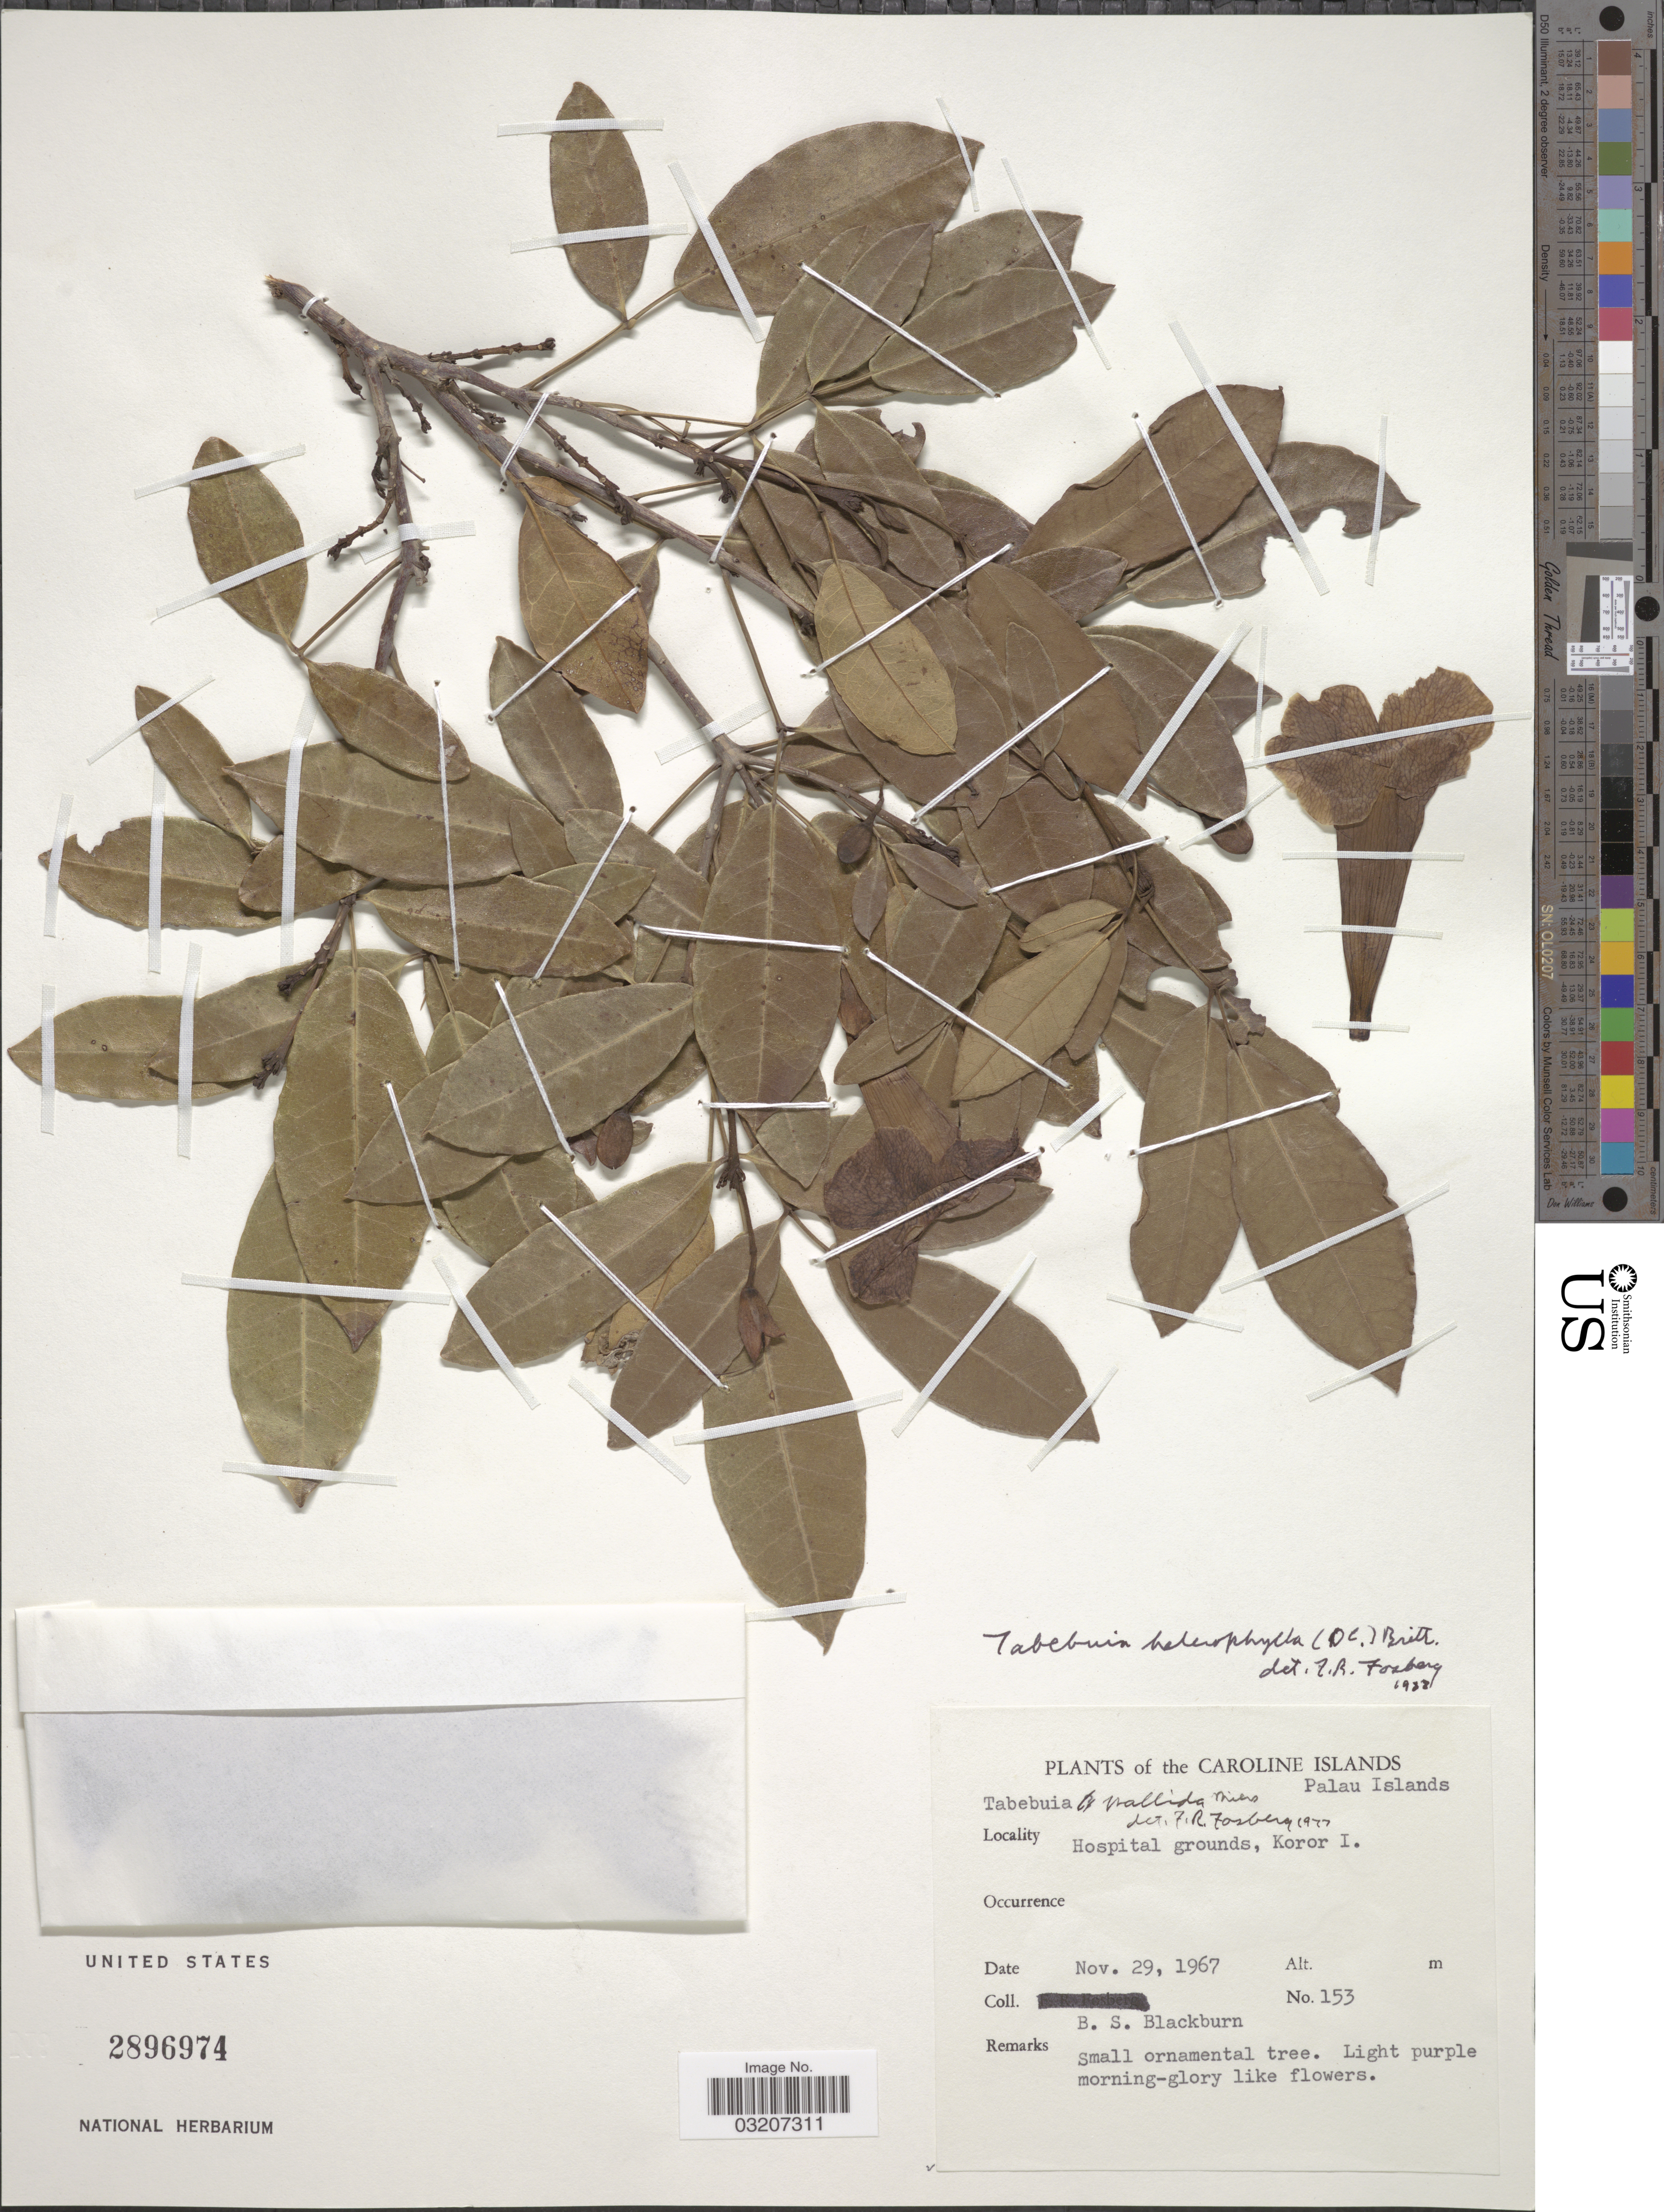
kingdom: Plantae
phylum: Tracheophyta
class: Magnoliopsida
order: Lamiales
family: Bignoniaceae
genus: Tabebuia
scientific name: Tabebuia heterophylla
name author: (DC.) Britton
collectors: B. S. Blackburn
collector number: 153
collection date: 1967-11-29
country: Palau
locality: The Caroline Islands, Palau Islands, Hospital grounds, Koror I.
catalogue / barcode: US 2896974